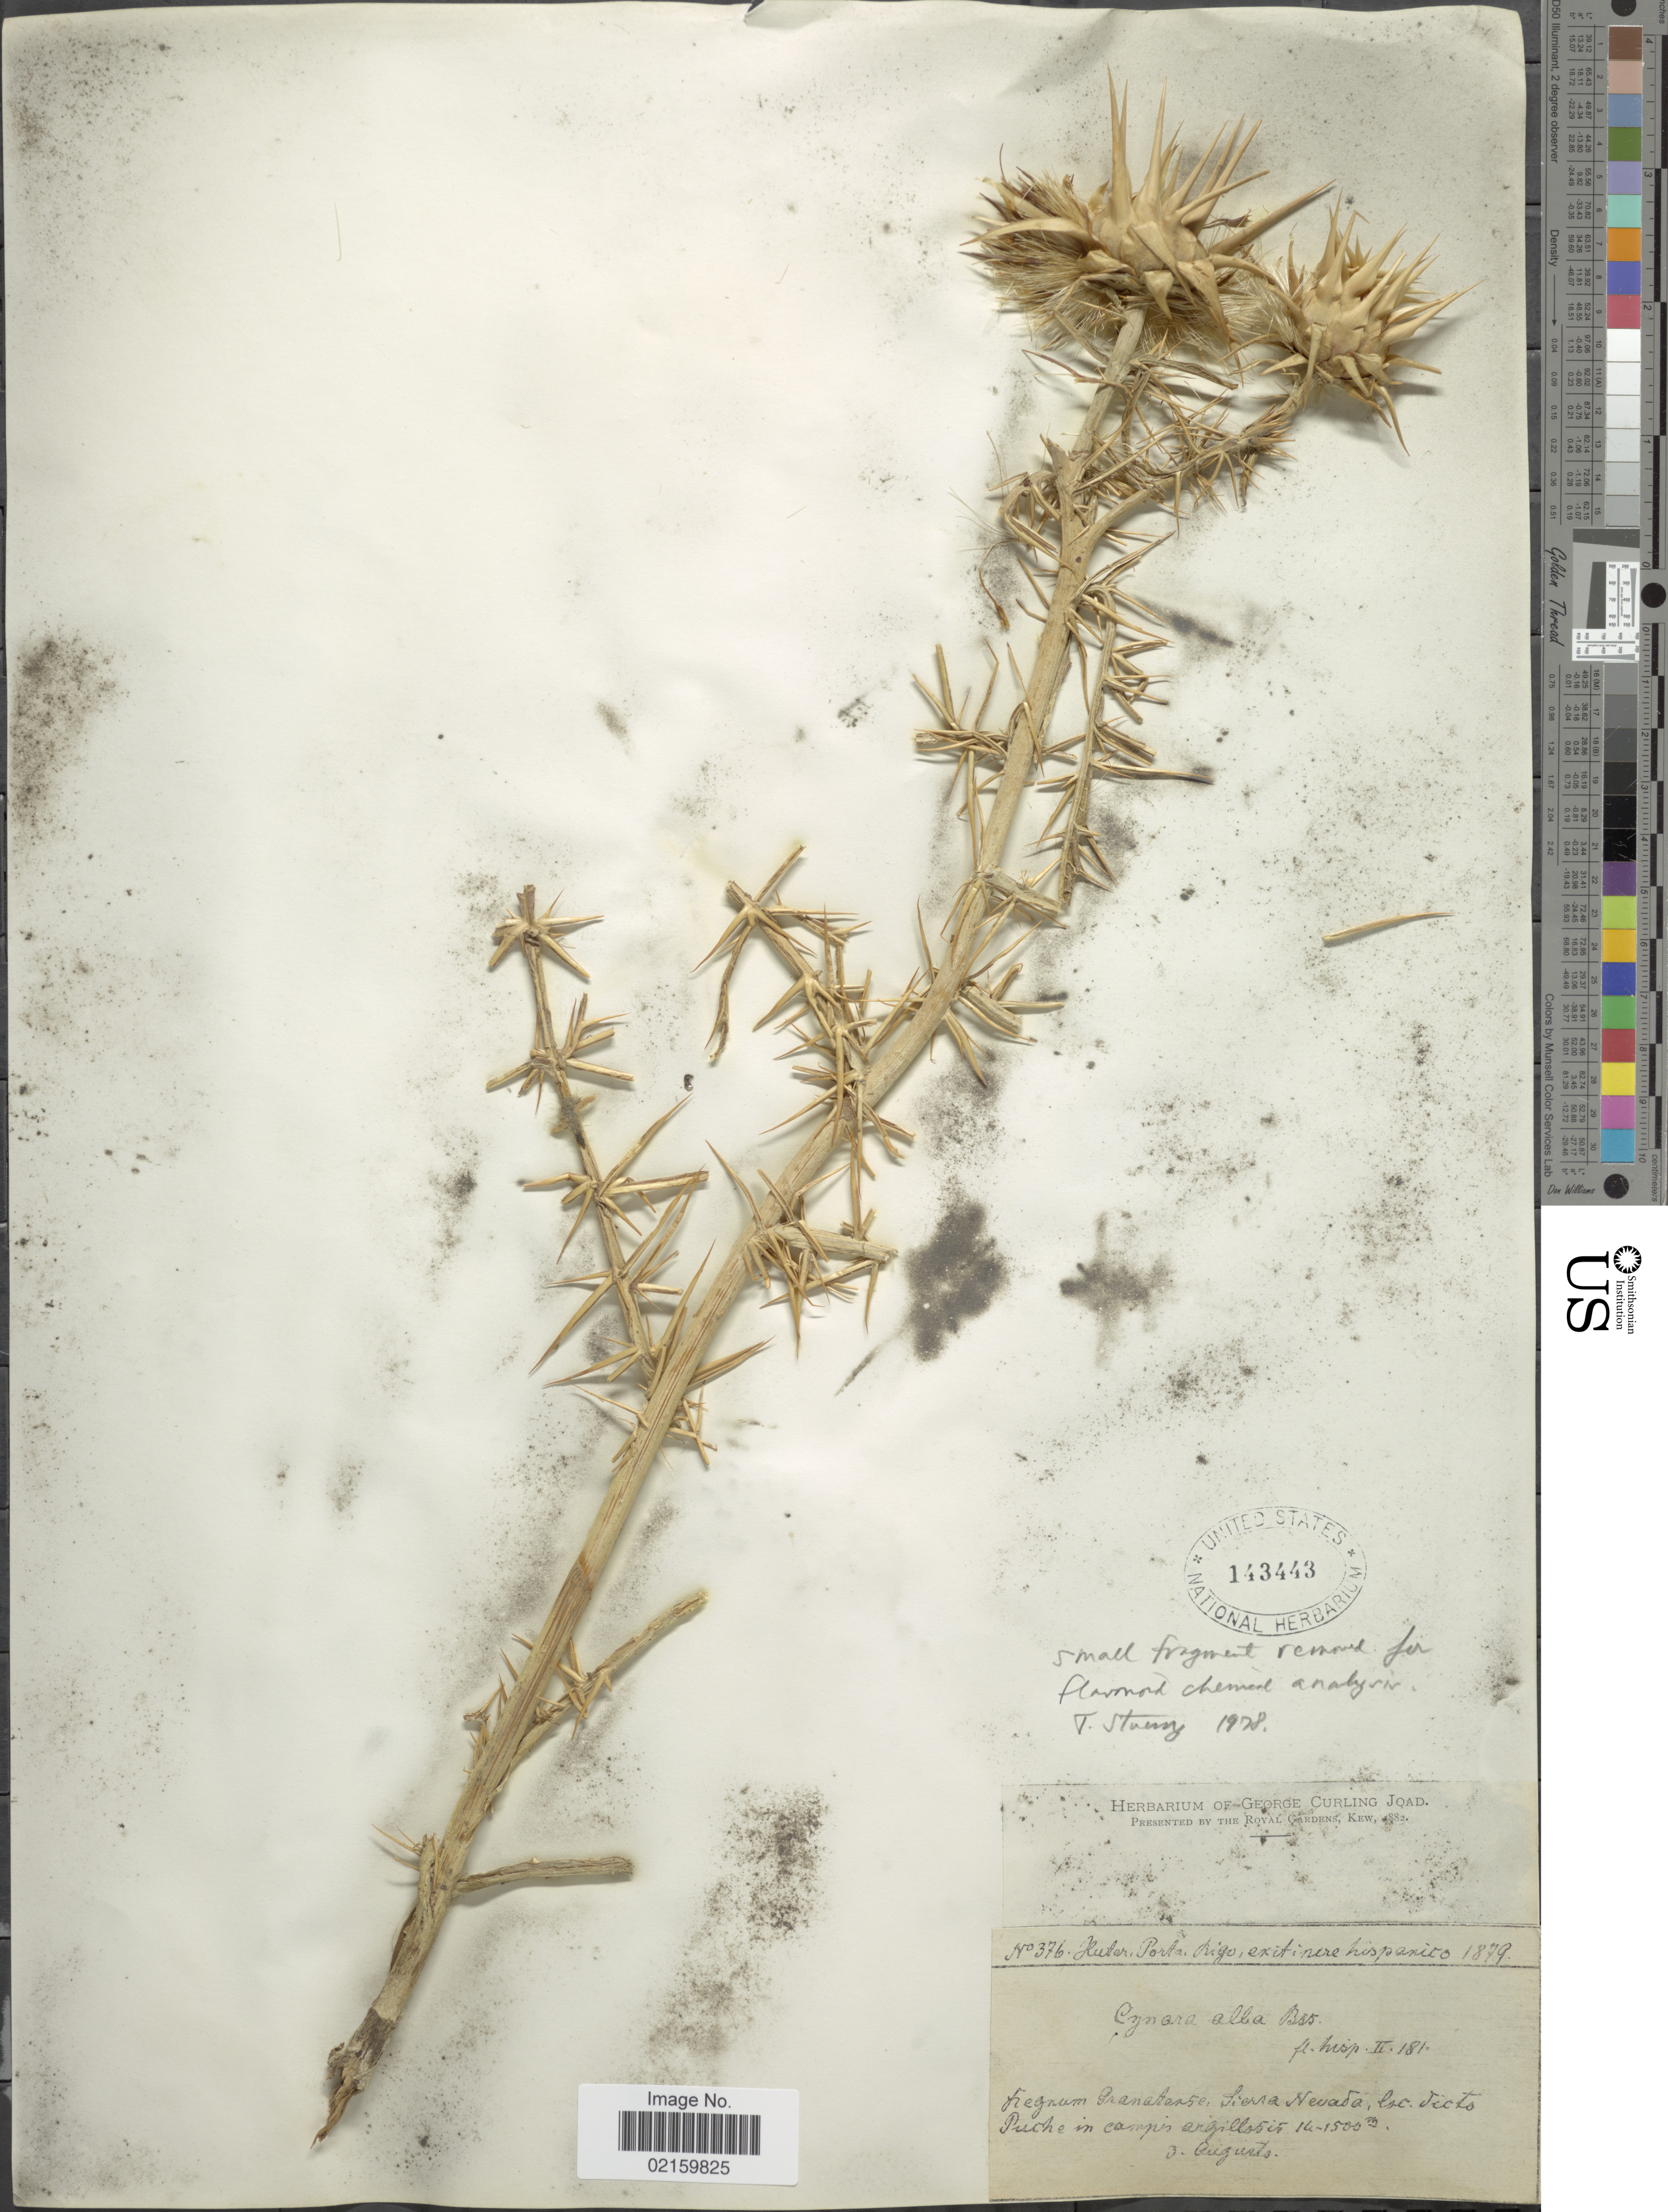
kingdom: Plantae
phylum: Tracheophyta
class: Magnoliopsida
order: Asterales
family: Asteraceae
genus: Cynara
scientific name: Cynara alba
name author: Boiss.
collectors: -. Huter, P. Porta & Rigo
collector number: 376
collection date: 1879-08-03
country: Spain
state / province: Andalucia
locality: Regnum Granatense, Sierra Nevada, loc. dicto Puche in campis argillosis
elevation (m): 1400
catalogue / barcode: US 143443